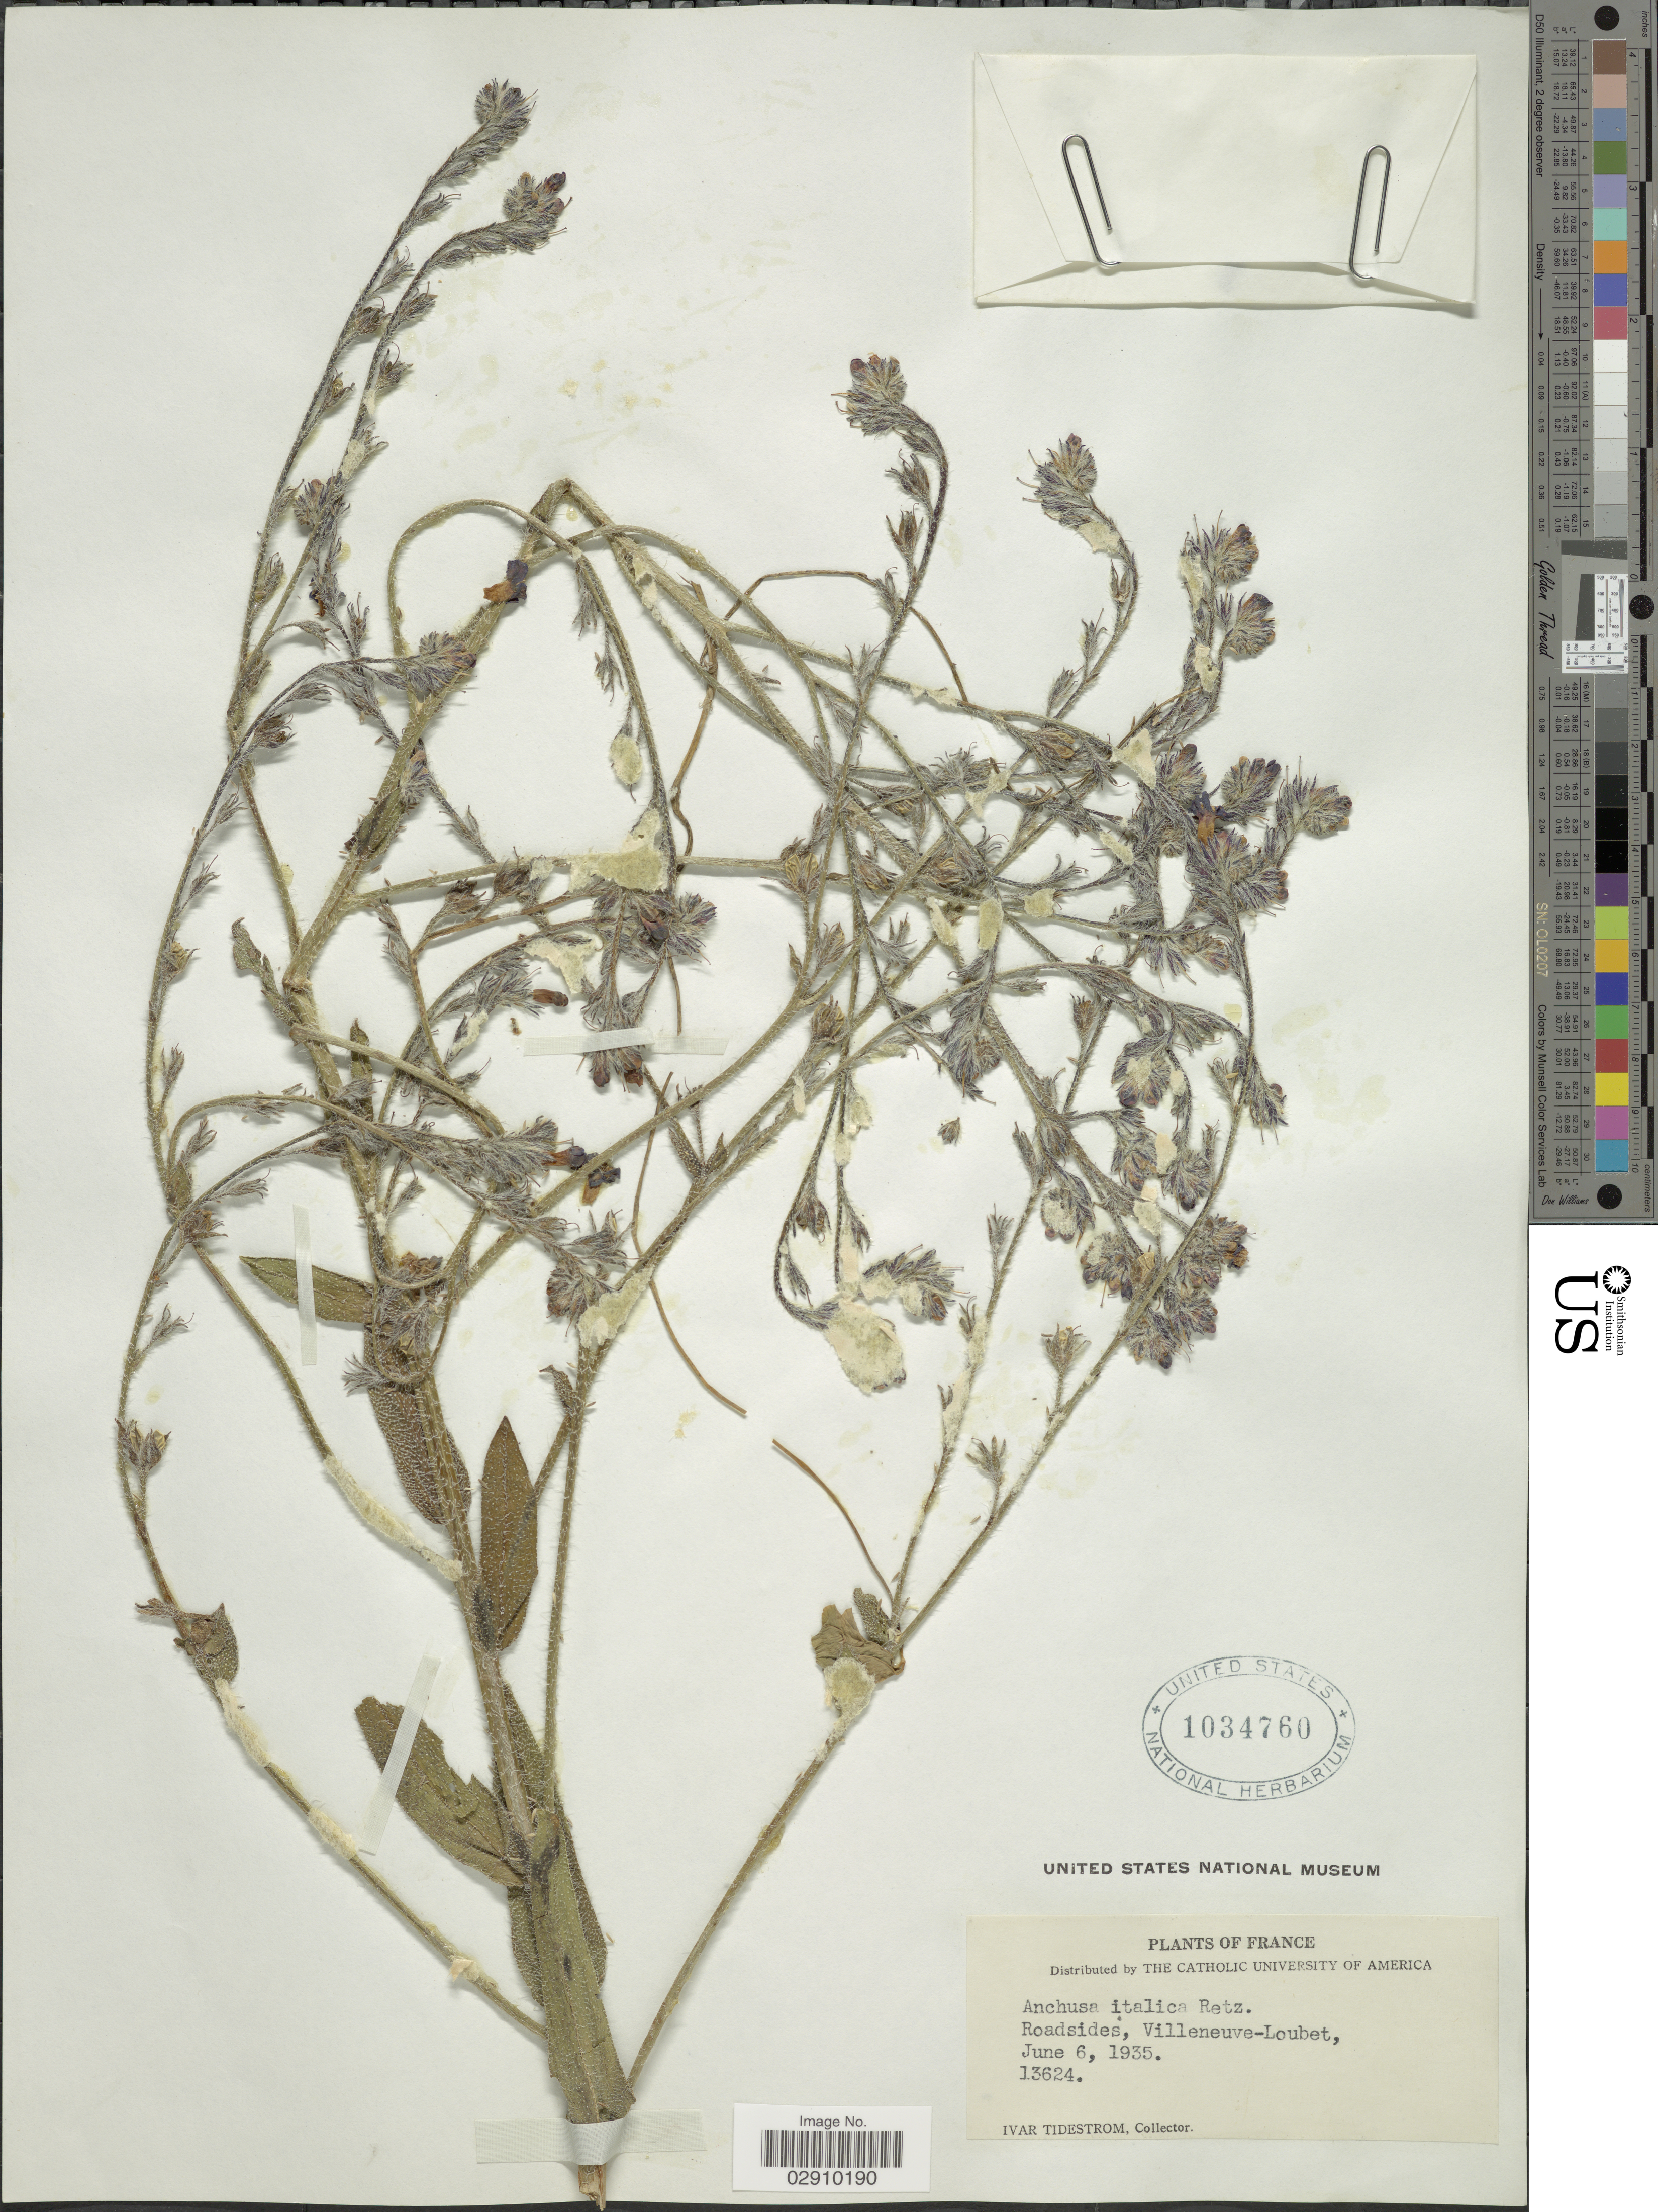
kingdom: Plantae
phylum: Tracheophyta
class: Magnoliopsida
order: Boraginales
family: Boraginaceae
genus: Anchusa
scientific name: Anchusa italica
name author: Retz.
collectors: I. F. Tidestrom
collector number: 13624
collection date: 1935-06-06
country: France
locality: Roadside, Villeneuve-Loubet.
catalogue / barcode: US 1034760